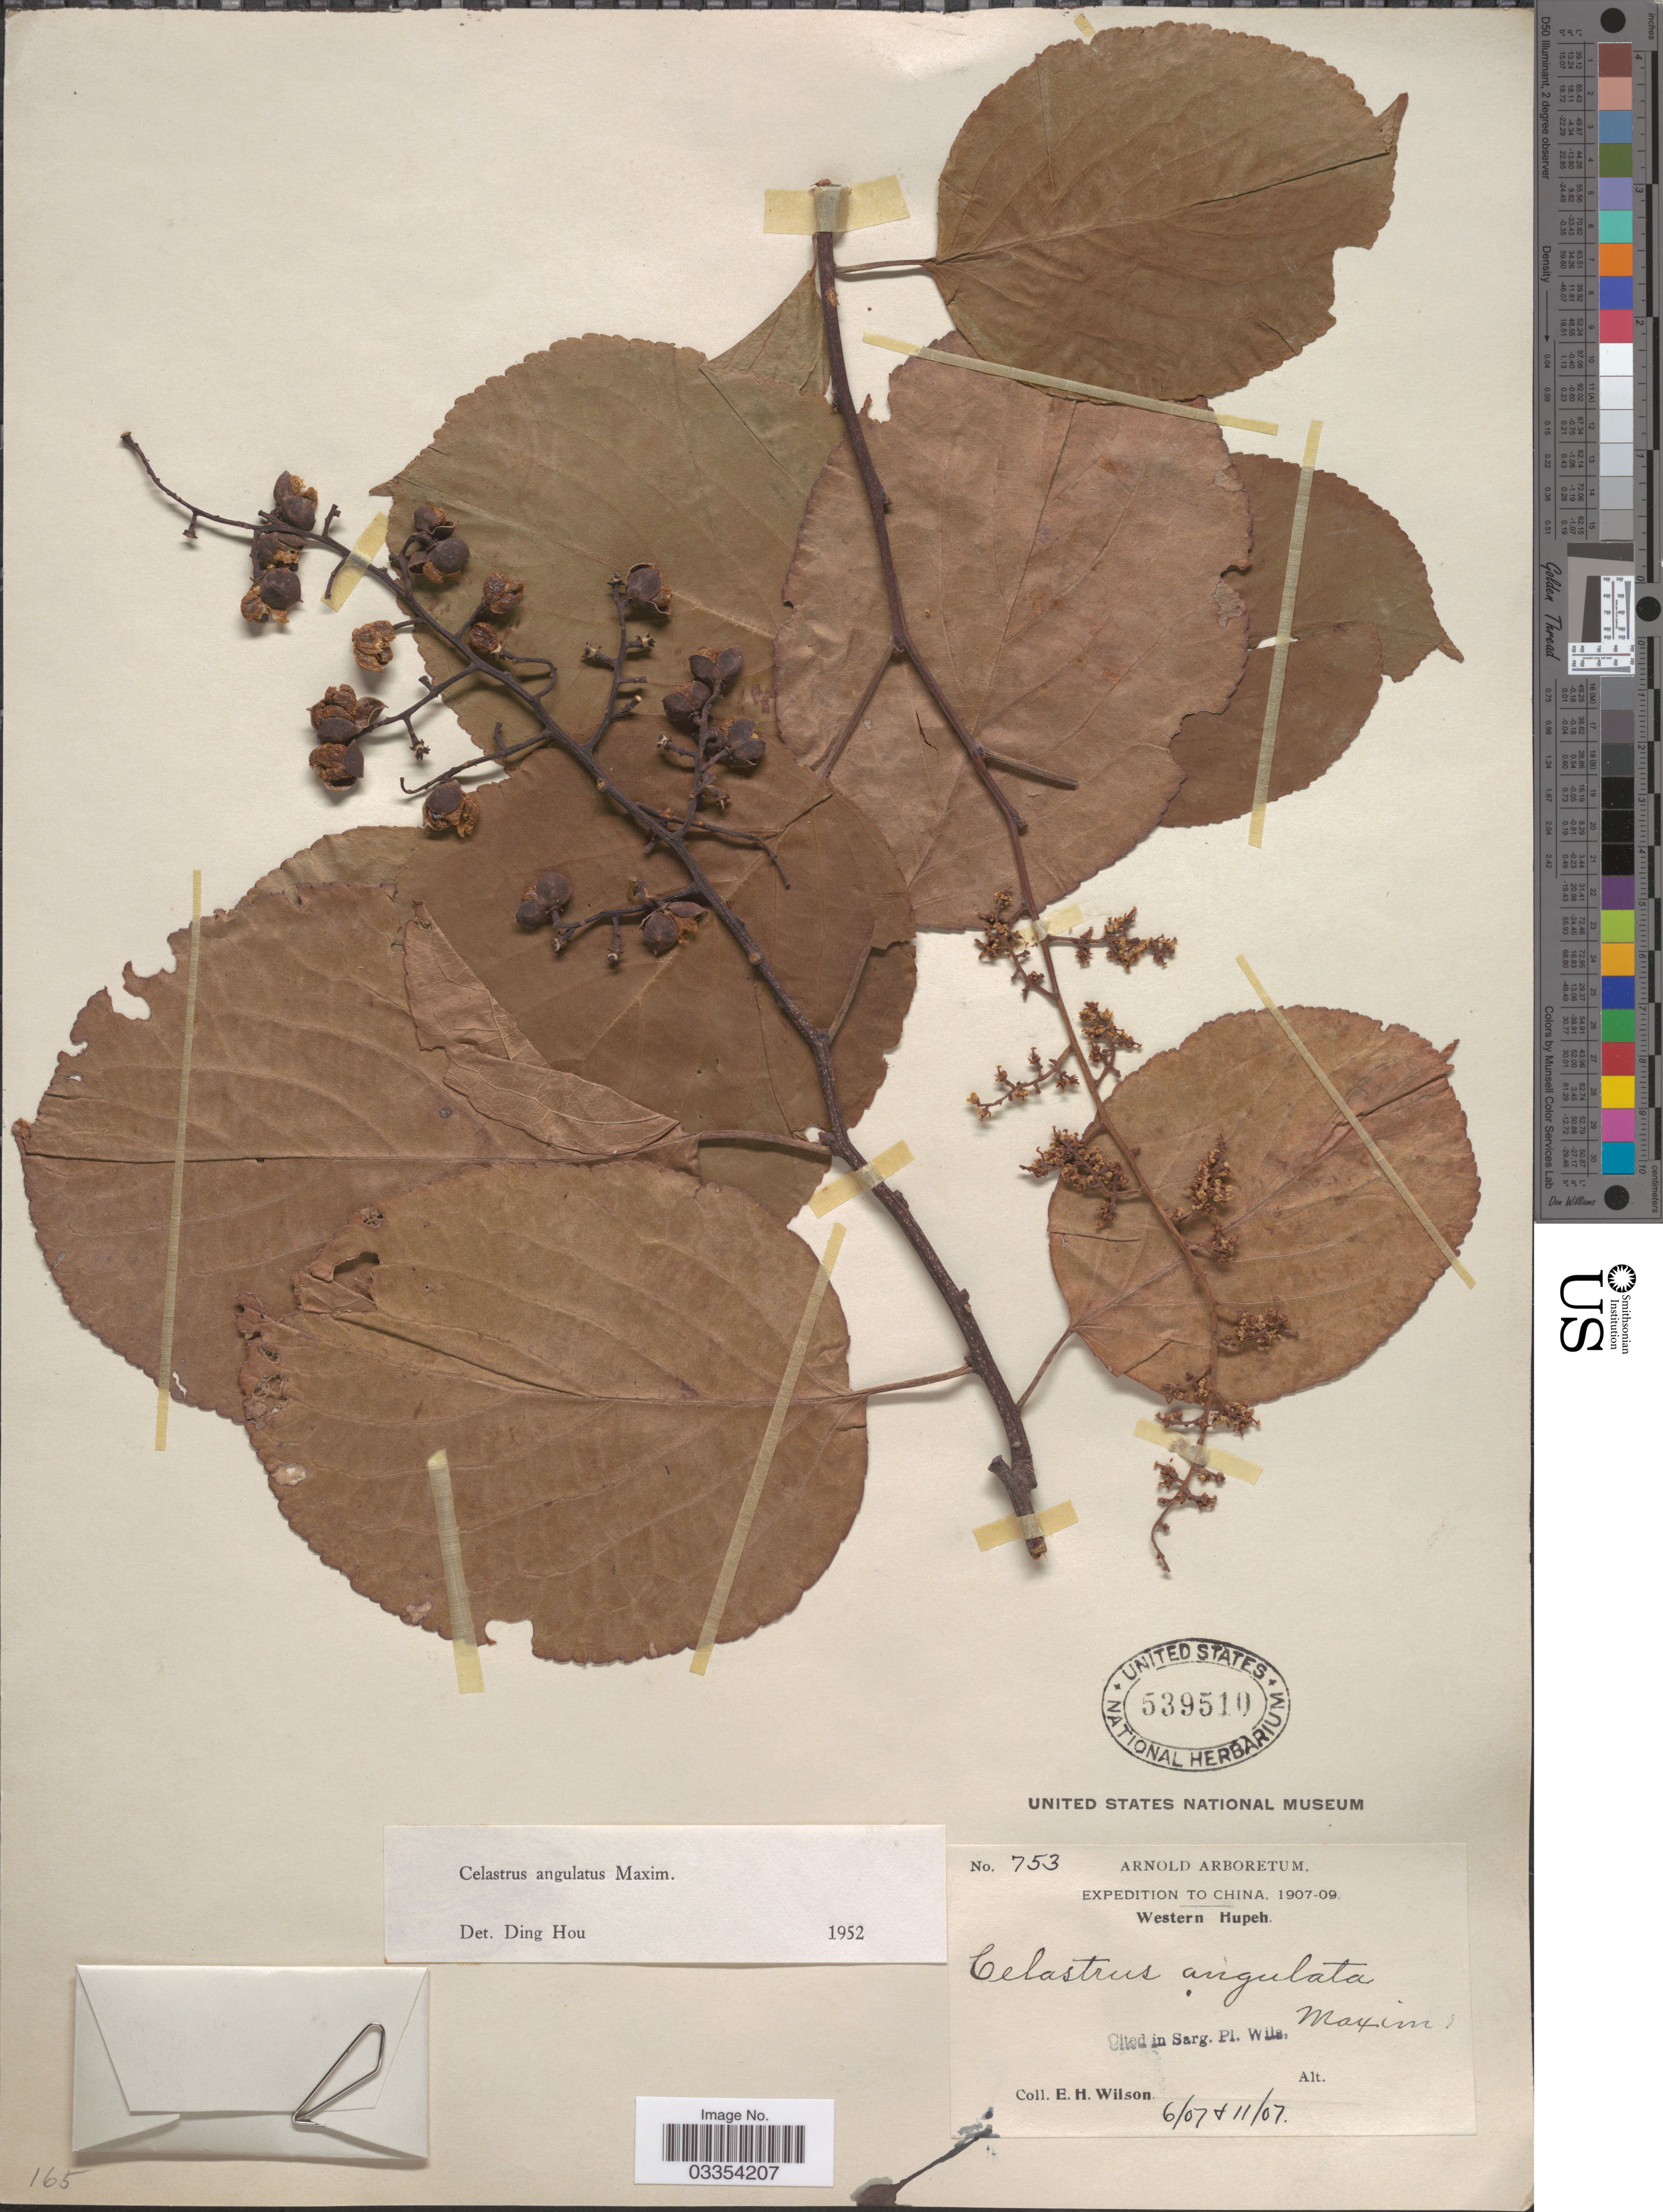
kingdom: Plantae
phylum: Tracheophyta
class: Magnoliopsida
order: Celastrales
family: Celastraceae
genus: Celastrus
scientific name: Celastrus angulatus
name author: Maxim.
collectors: E. Wilson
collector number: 753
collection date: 1907-06/1907-11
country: China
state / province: Hubei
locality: Western Hupeh.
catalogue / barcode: US 539510